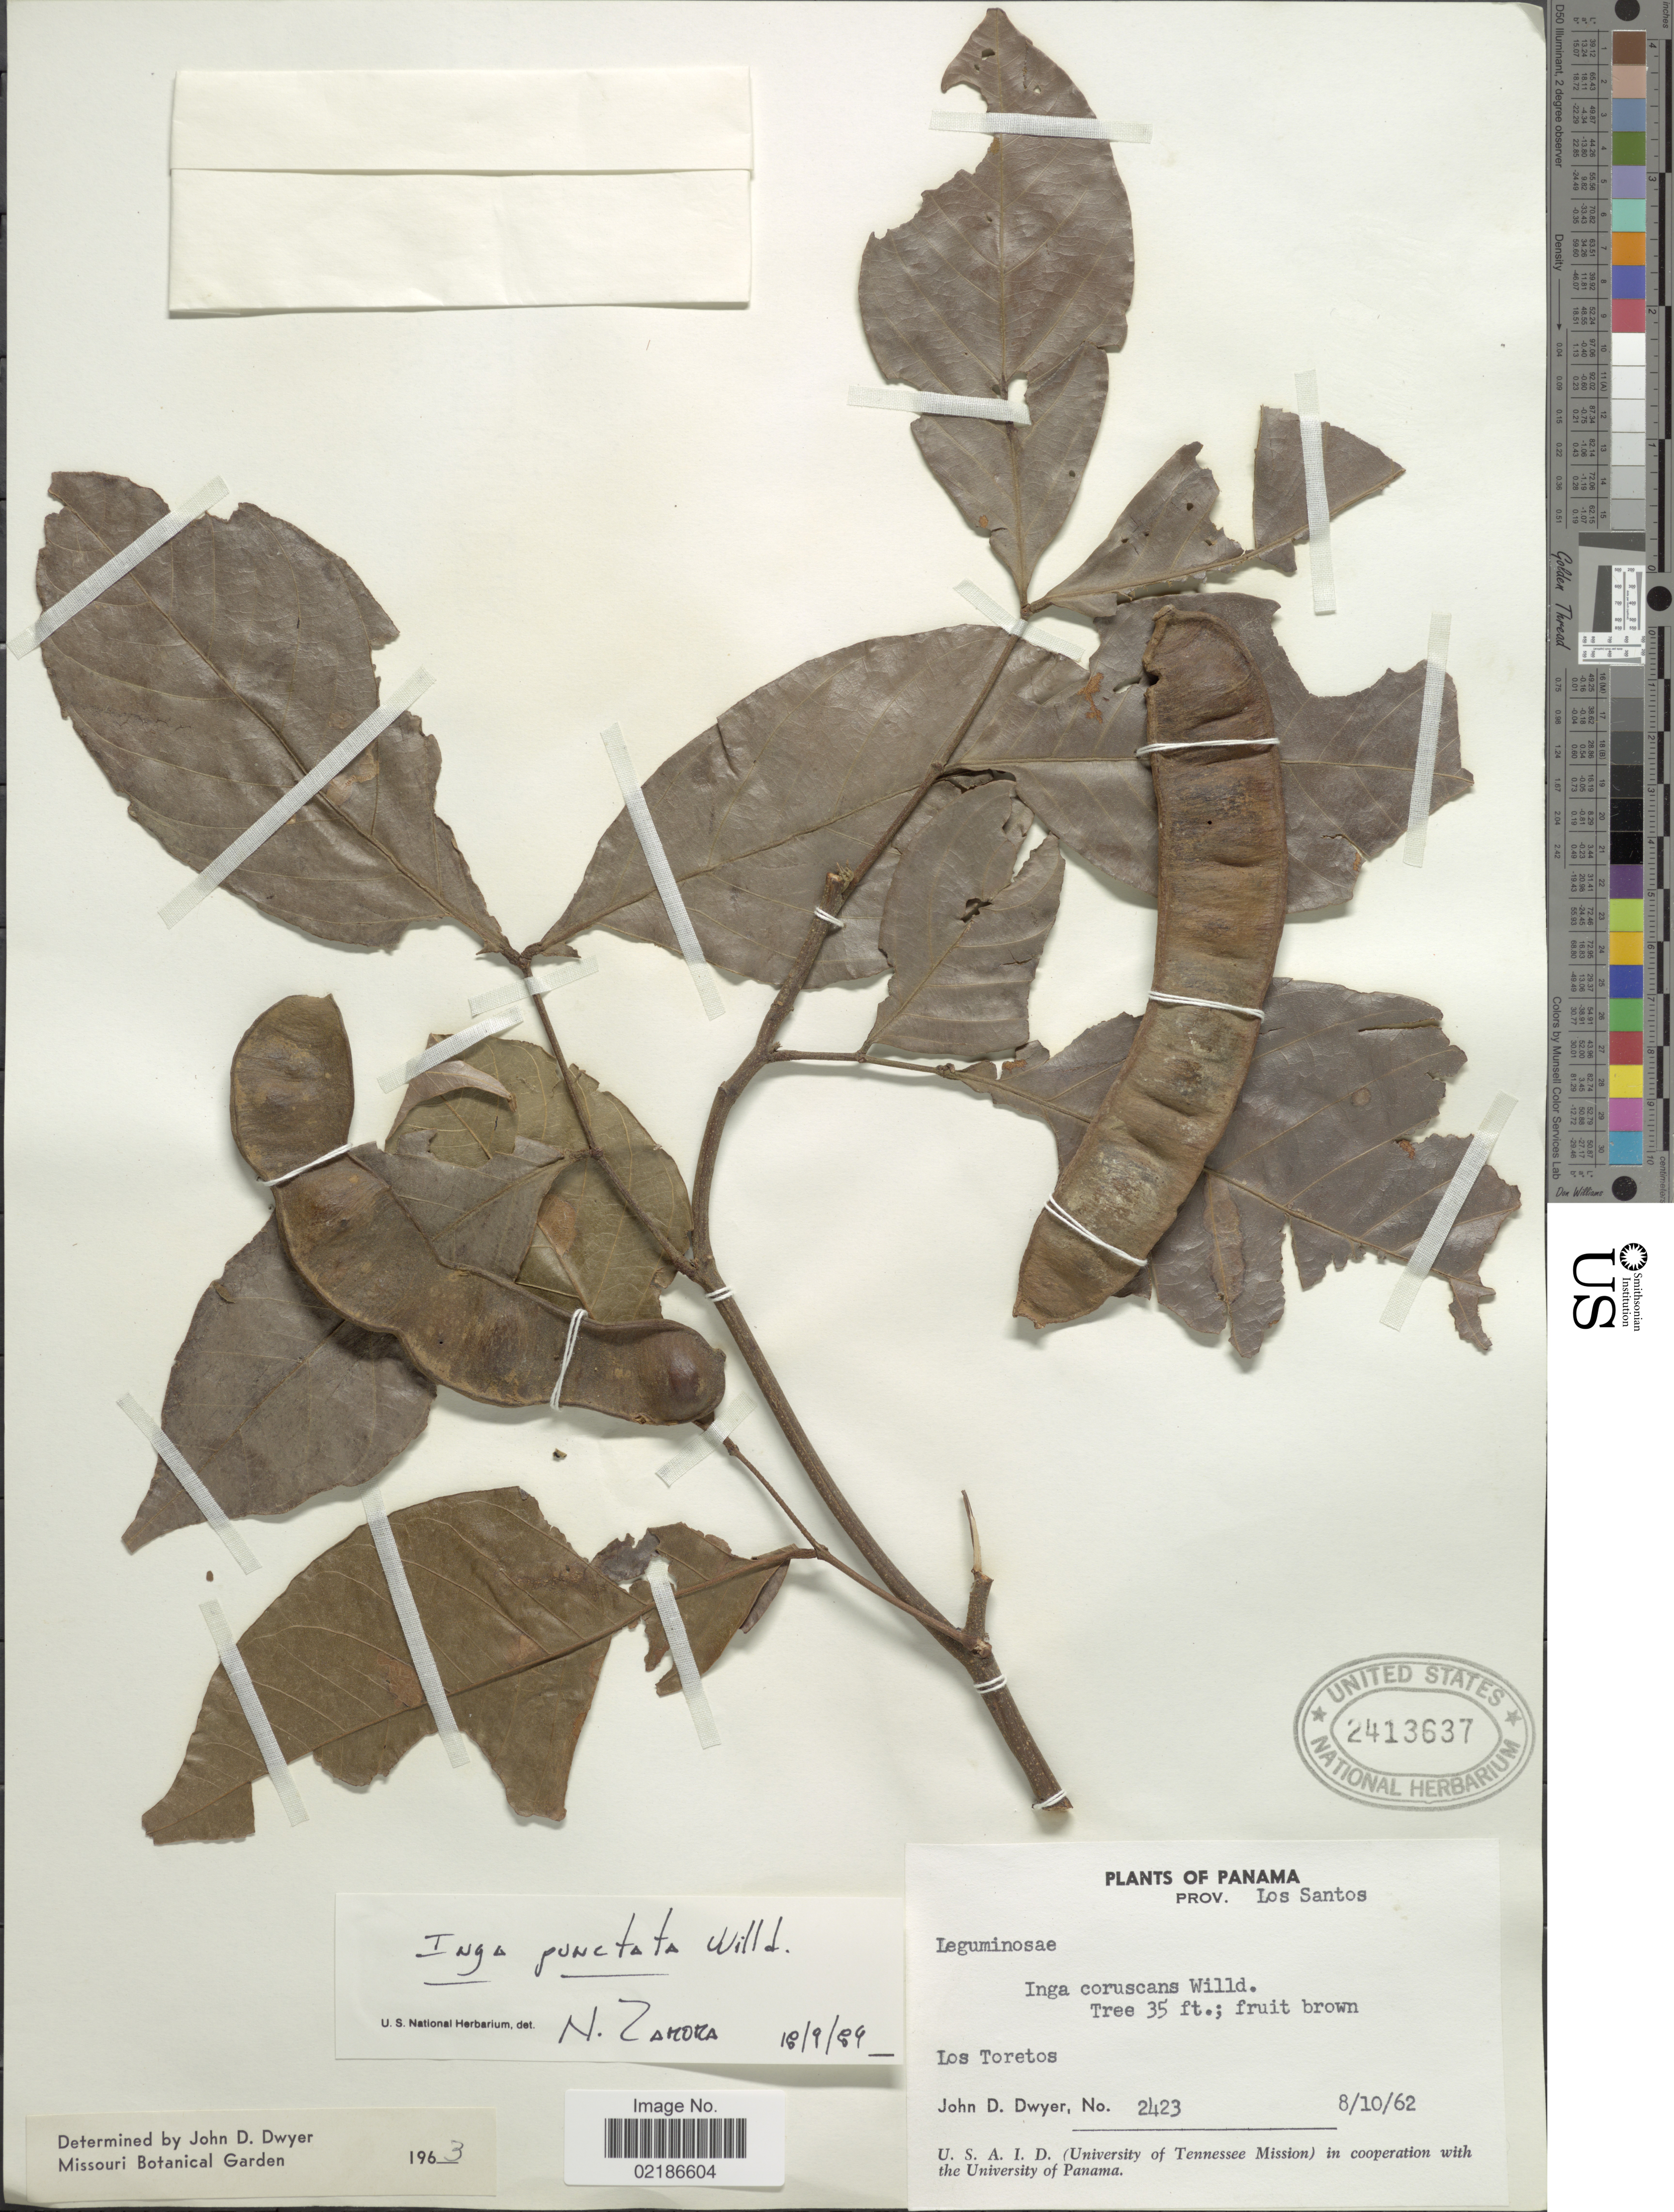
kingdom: Plantae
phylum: Tracheophyta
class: Magnoliopsida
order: Fabales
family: Fabaceae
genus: Inga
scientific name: Inga punctata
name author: Willd.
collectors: J. D. Dwyer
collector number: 2423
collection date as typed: Transcribed d/m/y: 8/10/62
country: Panama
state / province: Los Santos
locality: Los Toretos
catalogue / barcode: US 2413637